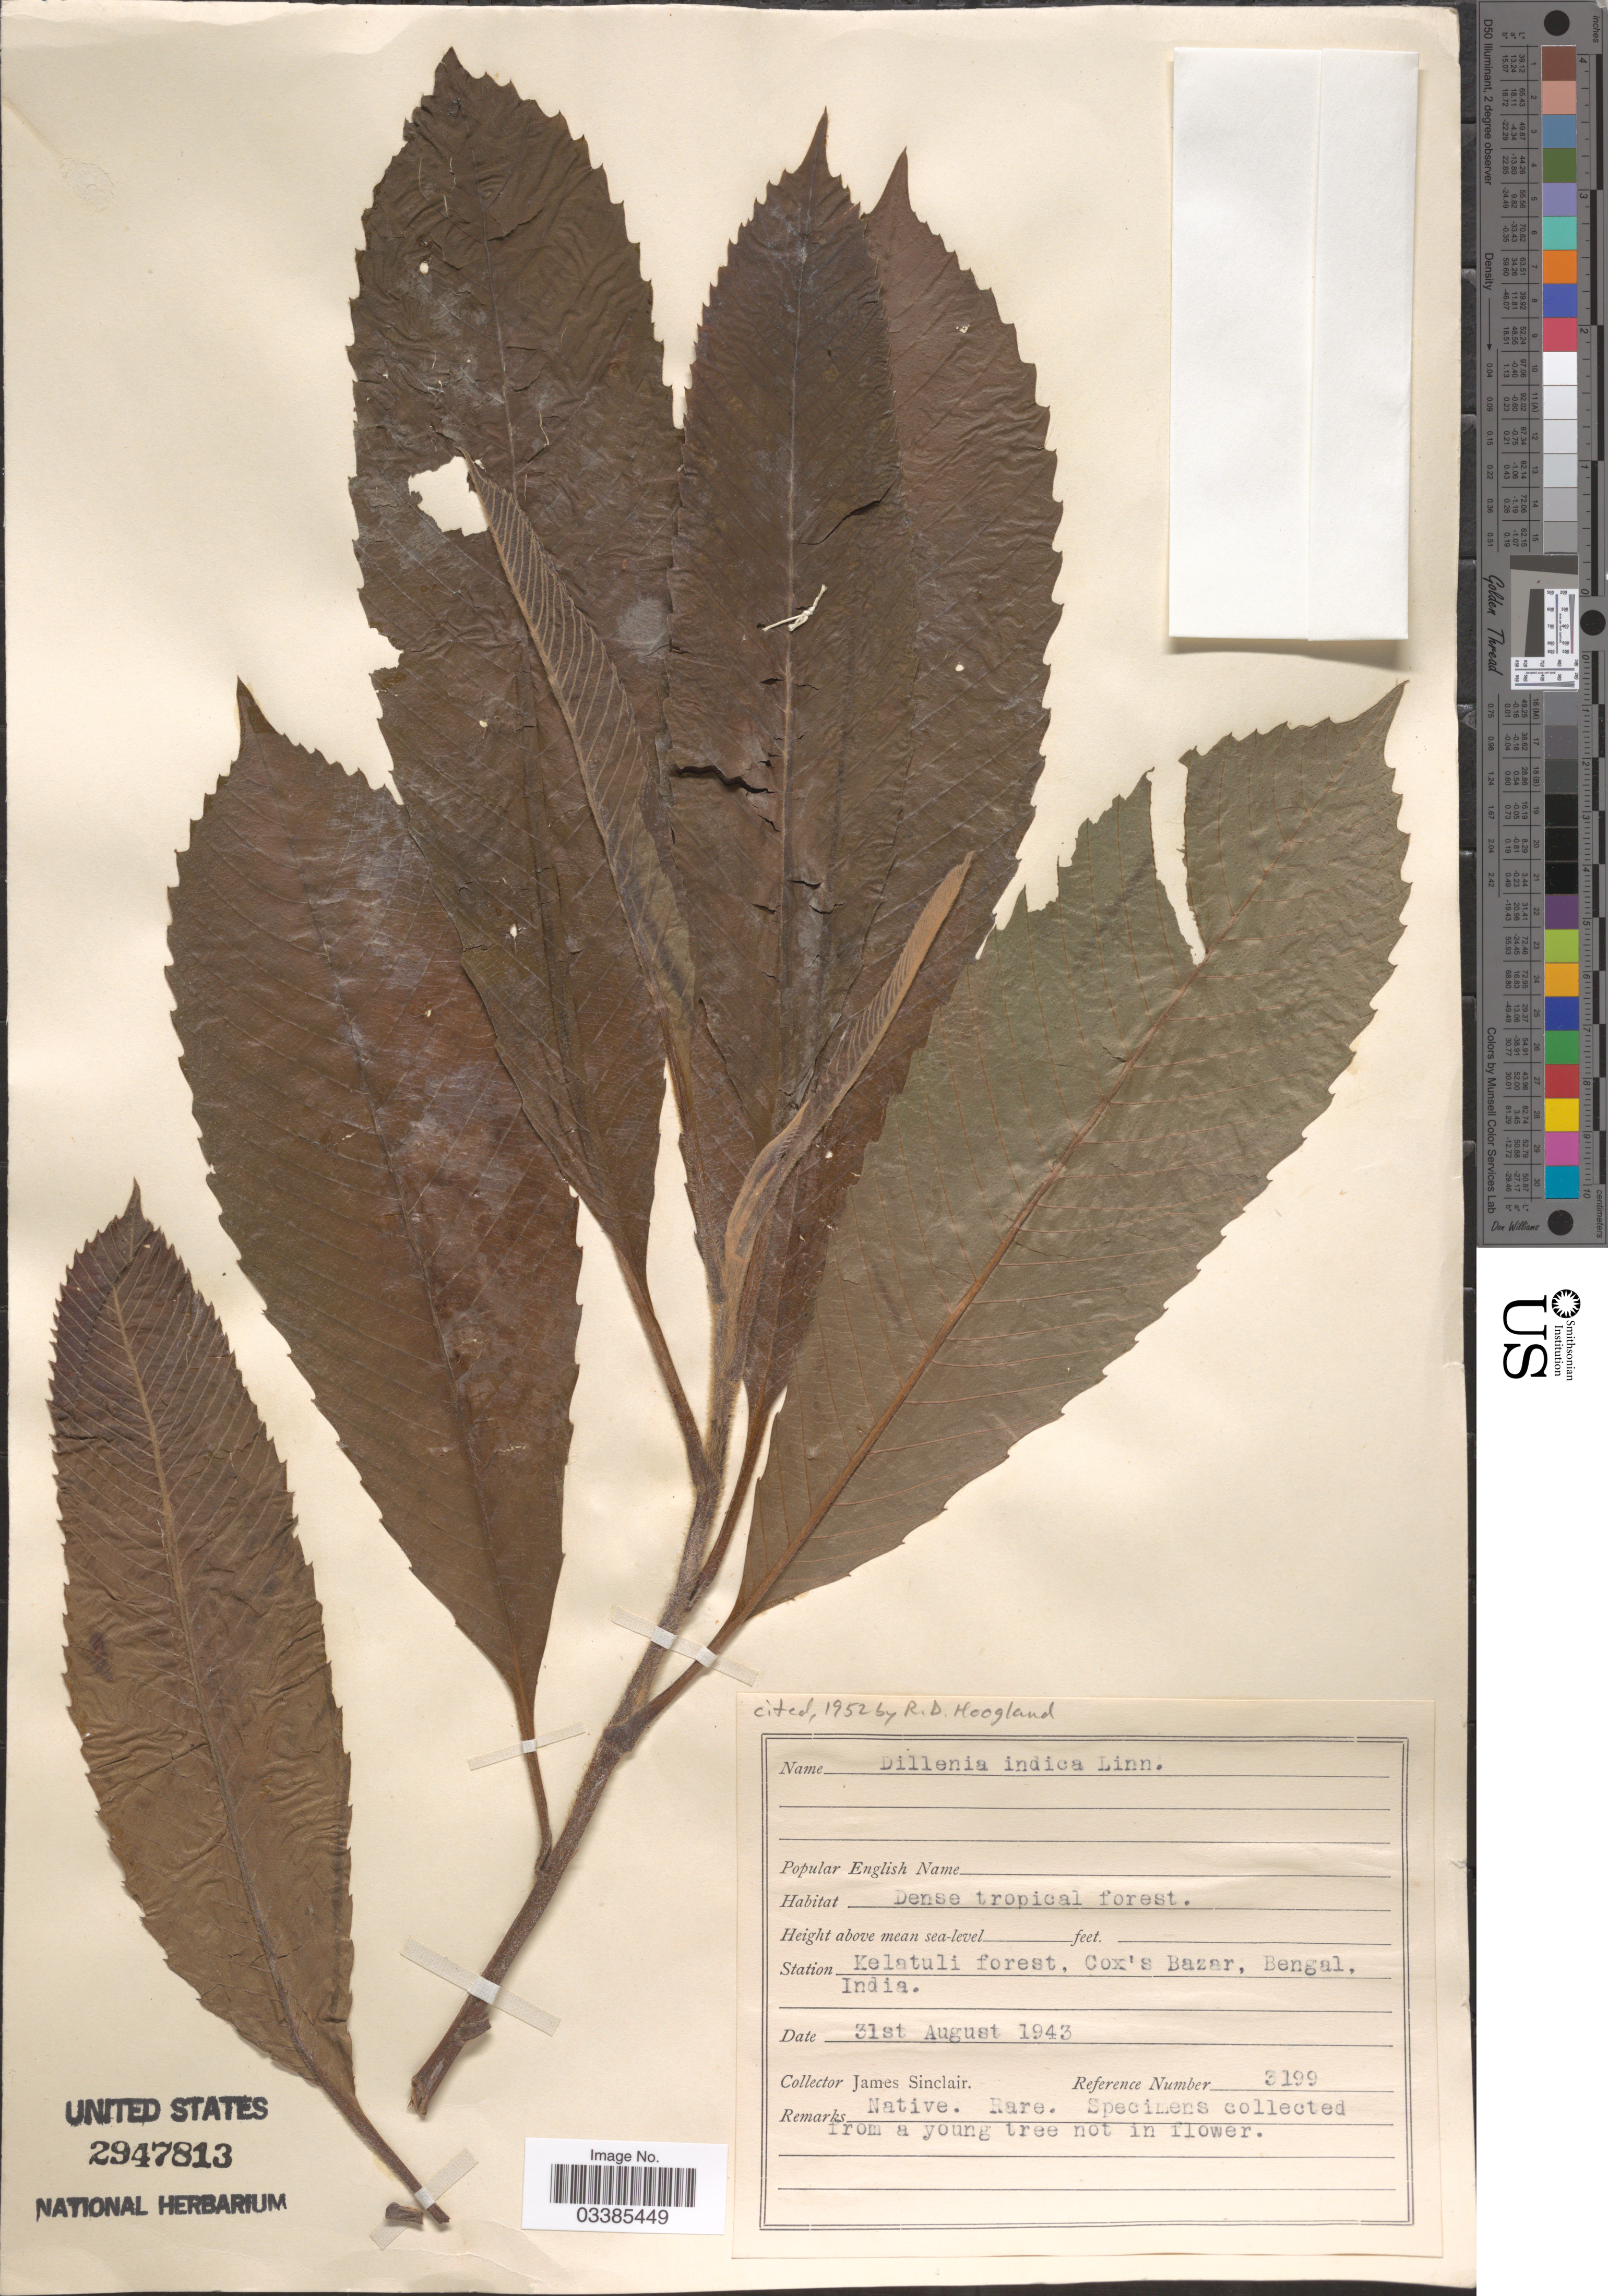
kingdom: Plantae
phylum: Tracheophyta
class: Magnoliopsida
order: Dilleniales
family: Dilleniaceae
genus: Dillenia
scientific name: Dillenia indica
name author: L.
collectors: J. Sinclair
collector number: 3199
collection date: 1943-08-31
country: Bangladesh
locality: Station Kelatuli forest, Cox's Bazar, Bengal.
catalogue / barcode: US 2947813